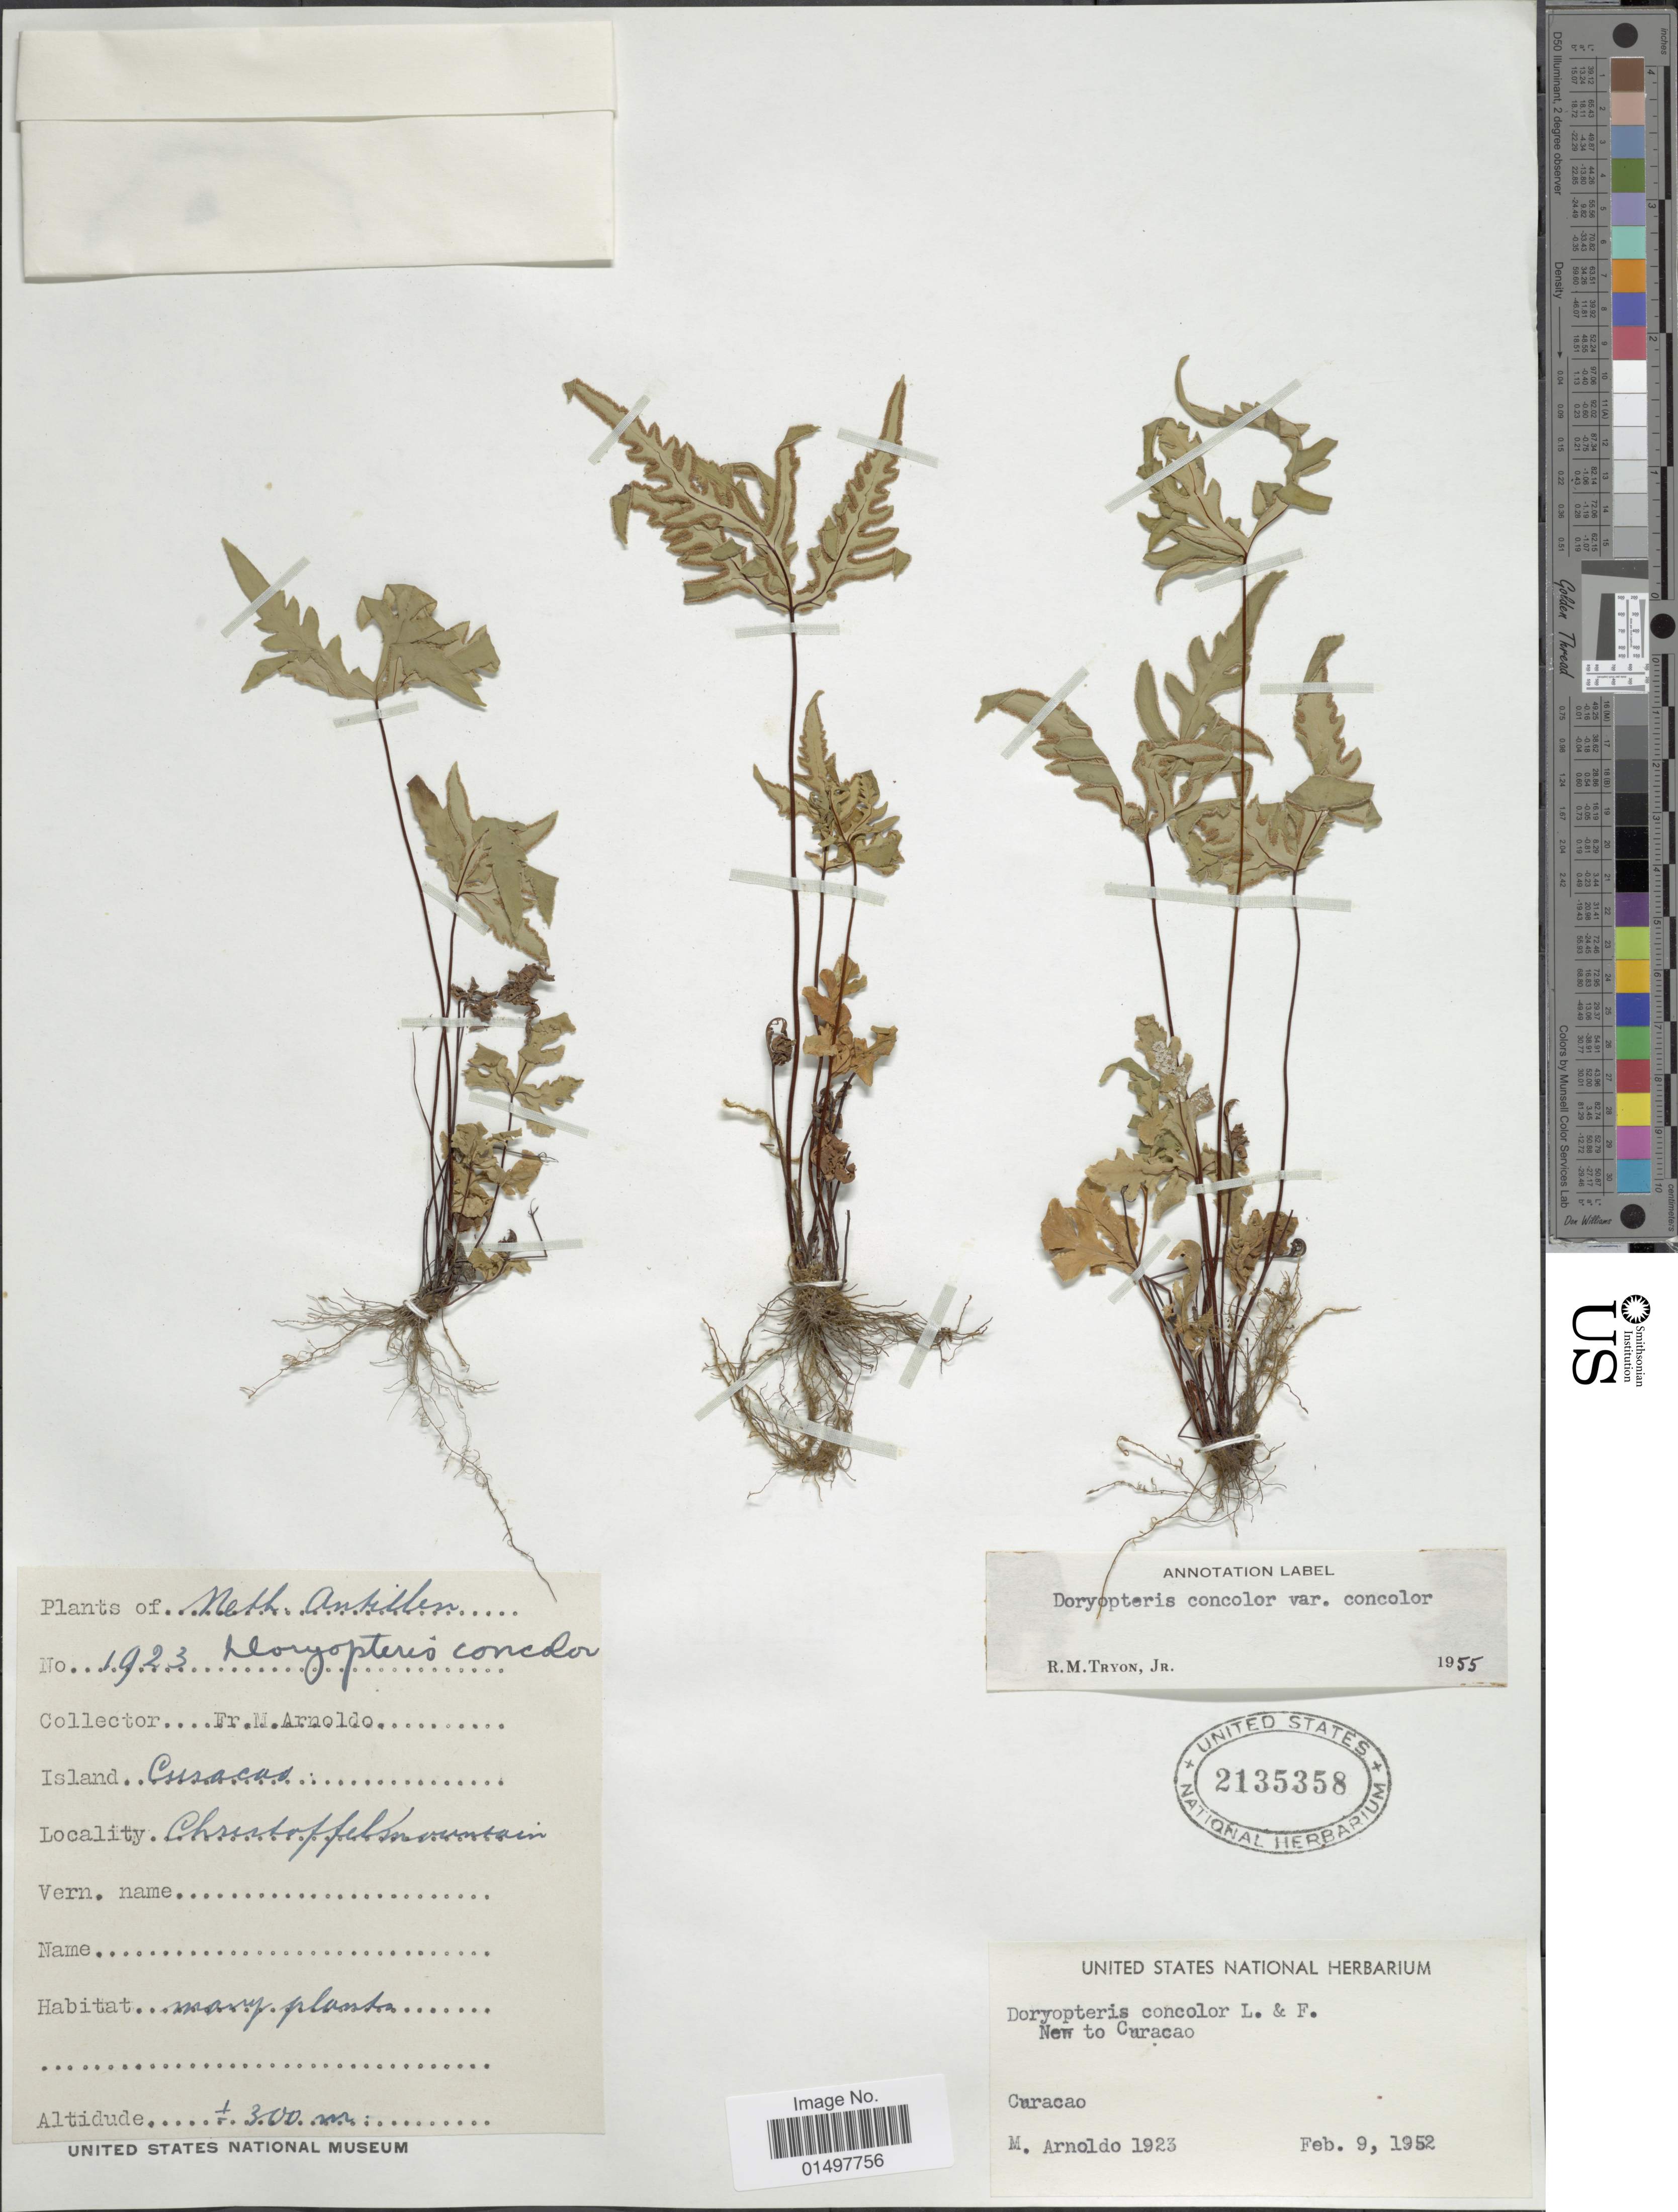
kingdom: Plantae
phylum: Tracheophyta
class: Polypodiopsida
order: Polypodiales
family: Pteridaceae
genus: Doryopteris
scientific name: Doryopteris concolor var. typica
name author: (Langsd. & Fisch.) Kuhn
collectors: N. Arnoldo-Broeders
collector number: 1923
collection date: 1952-02-09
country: Curaçao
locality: Island Curacao. Christoffel mountain.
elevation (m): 300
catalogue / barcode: US 2135358